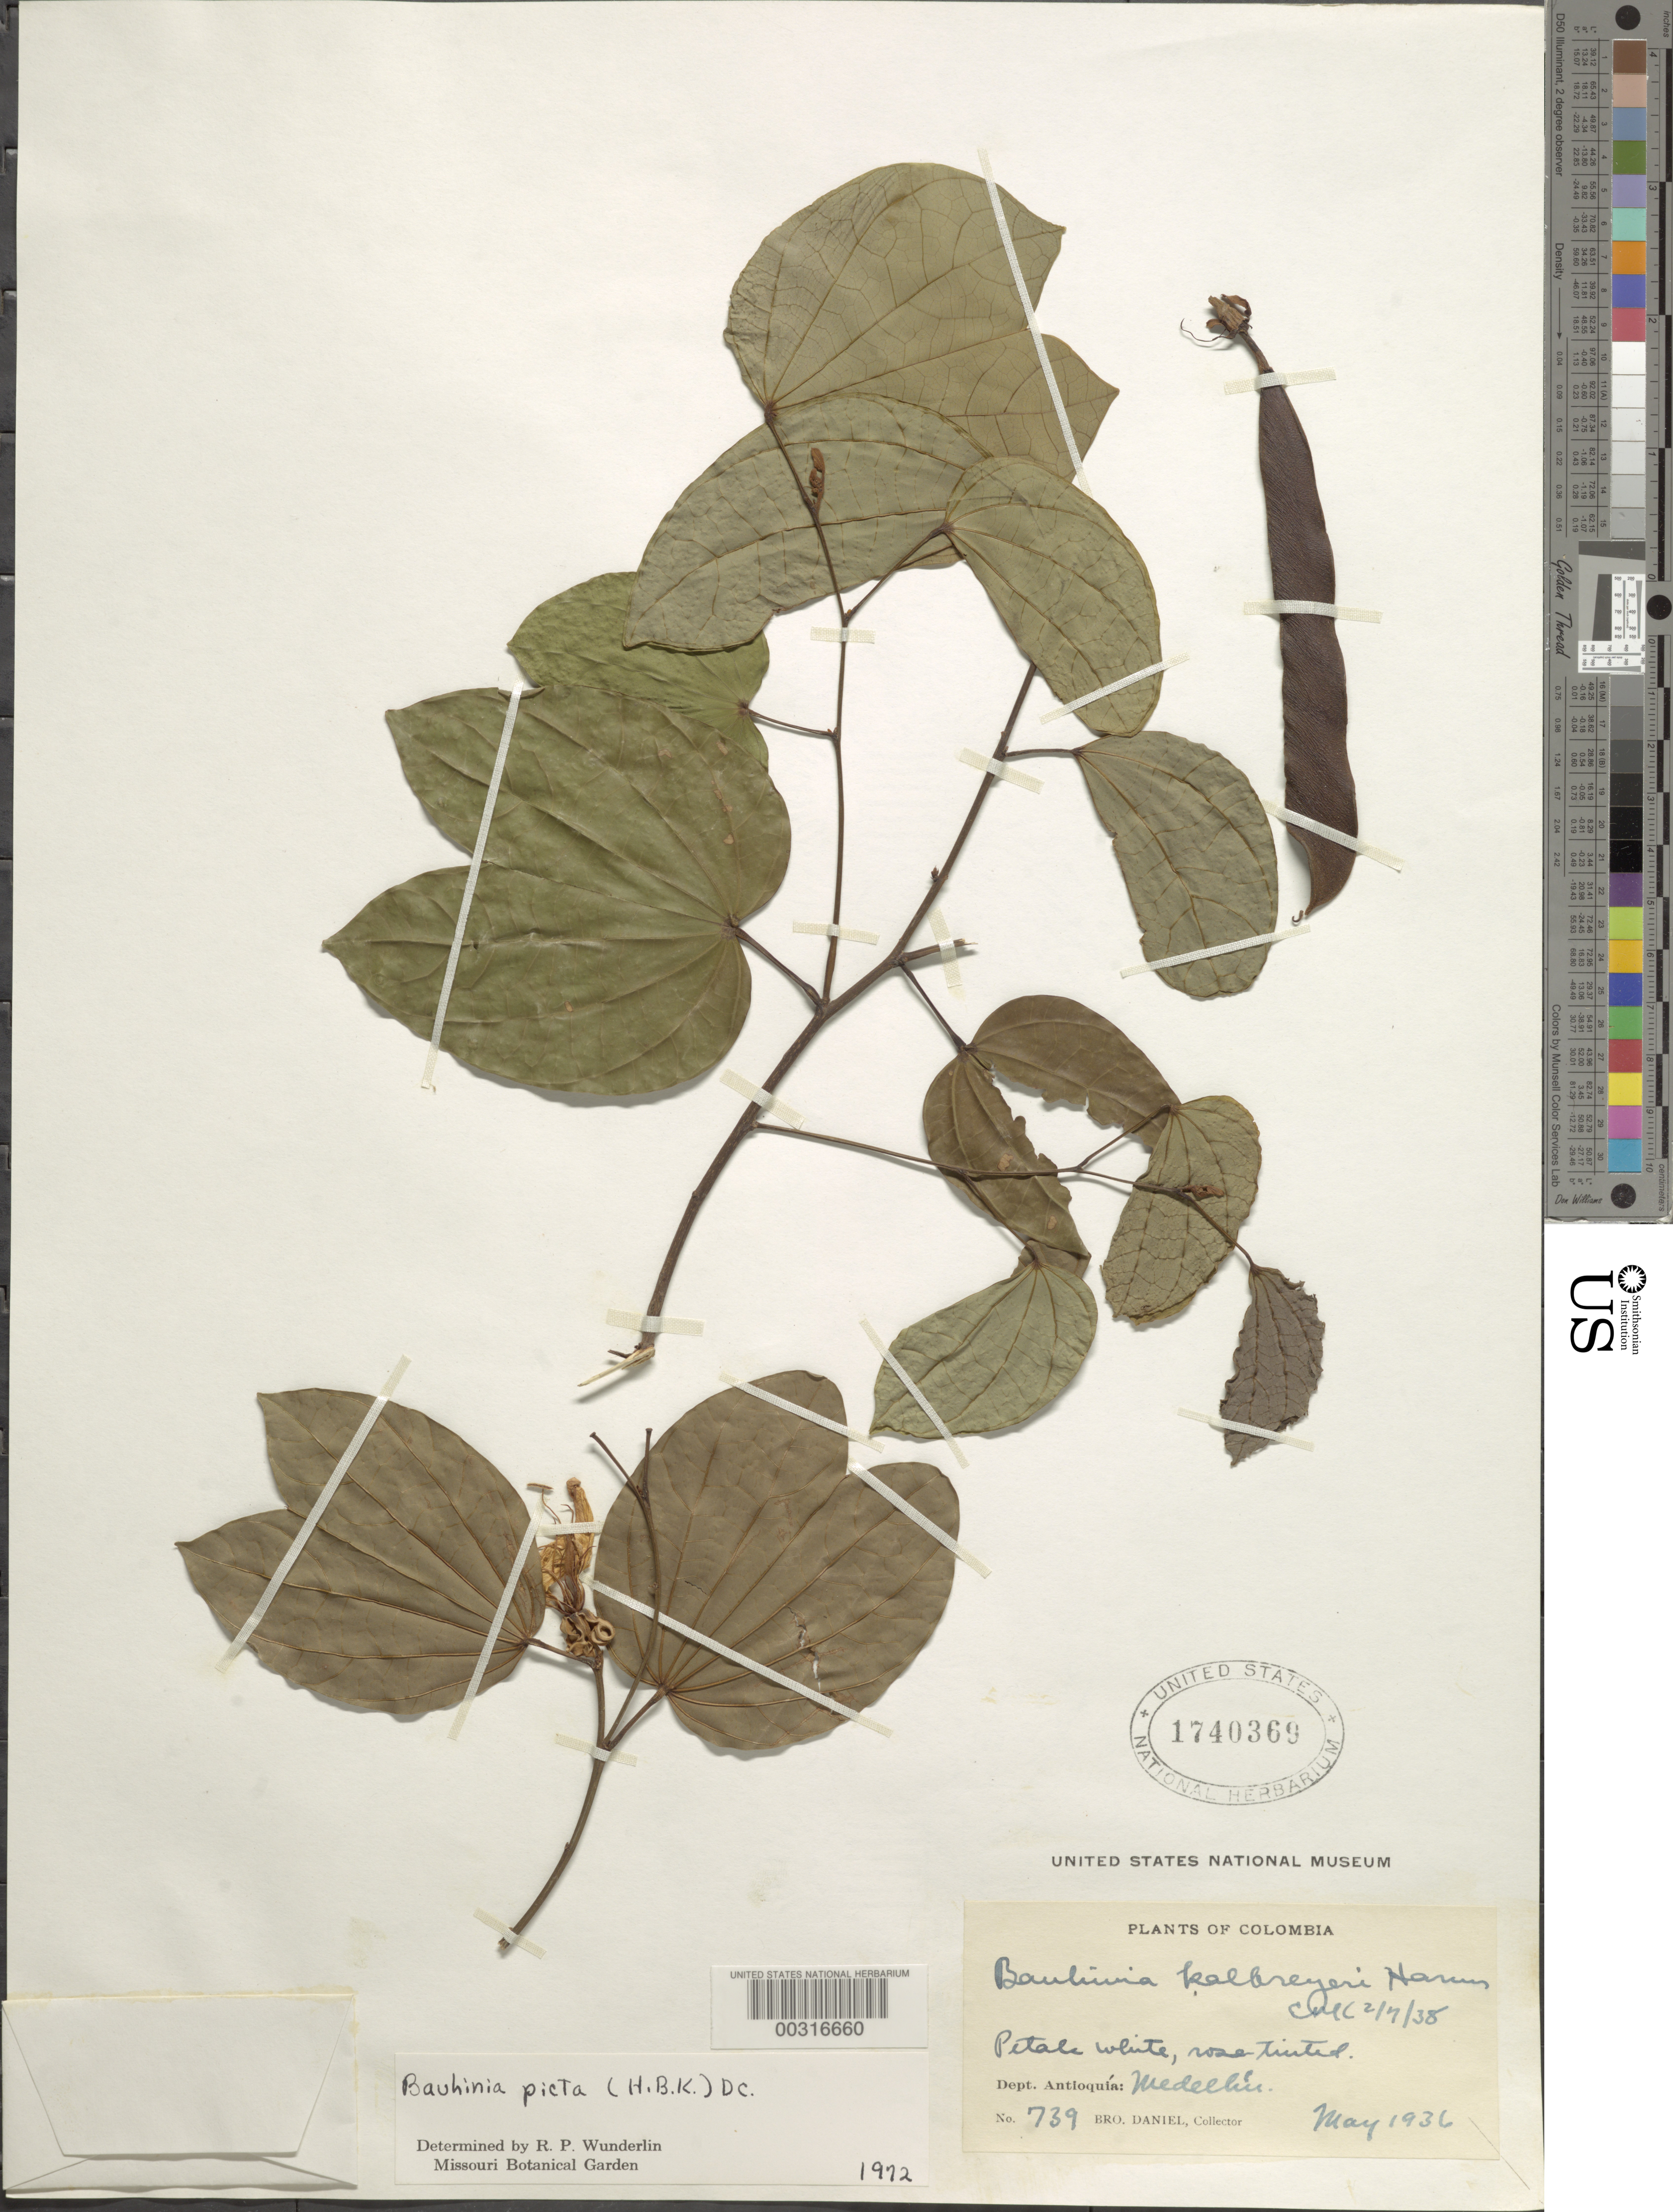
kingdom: Plantae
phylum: Tracheophyta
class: Magnoliopsida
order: Fabales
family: Fabaceae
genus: Bauhinia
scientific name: Bauhinia picta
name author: (Humb. & Bonpl.) DC.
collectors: Bro. Daniel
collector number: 739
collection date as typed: May 1936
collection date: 1936-05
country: Colombia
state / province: Antioquia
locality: Medellin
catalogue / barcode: US 1740369